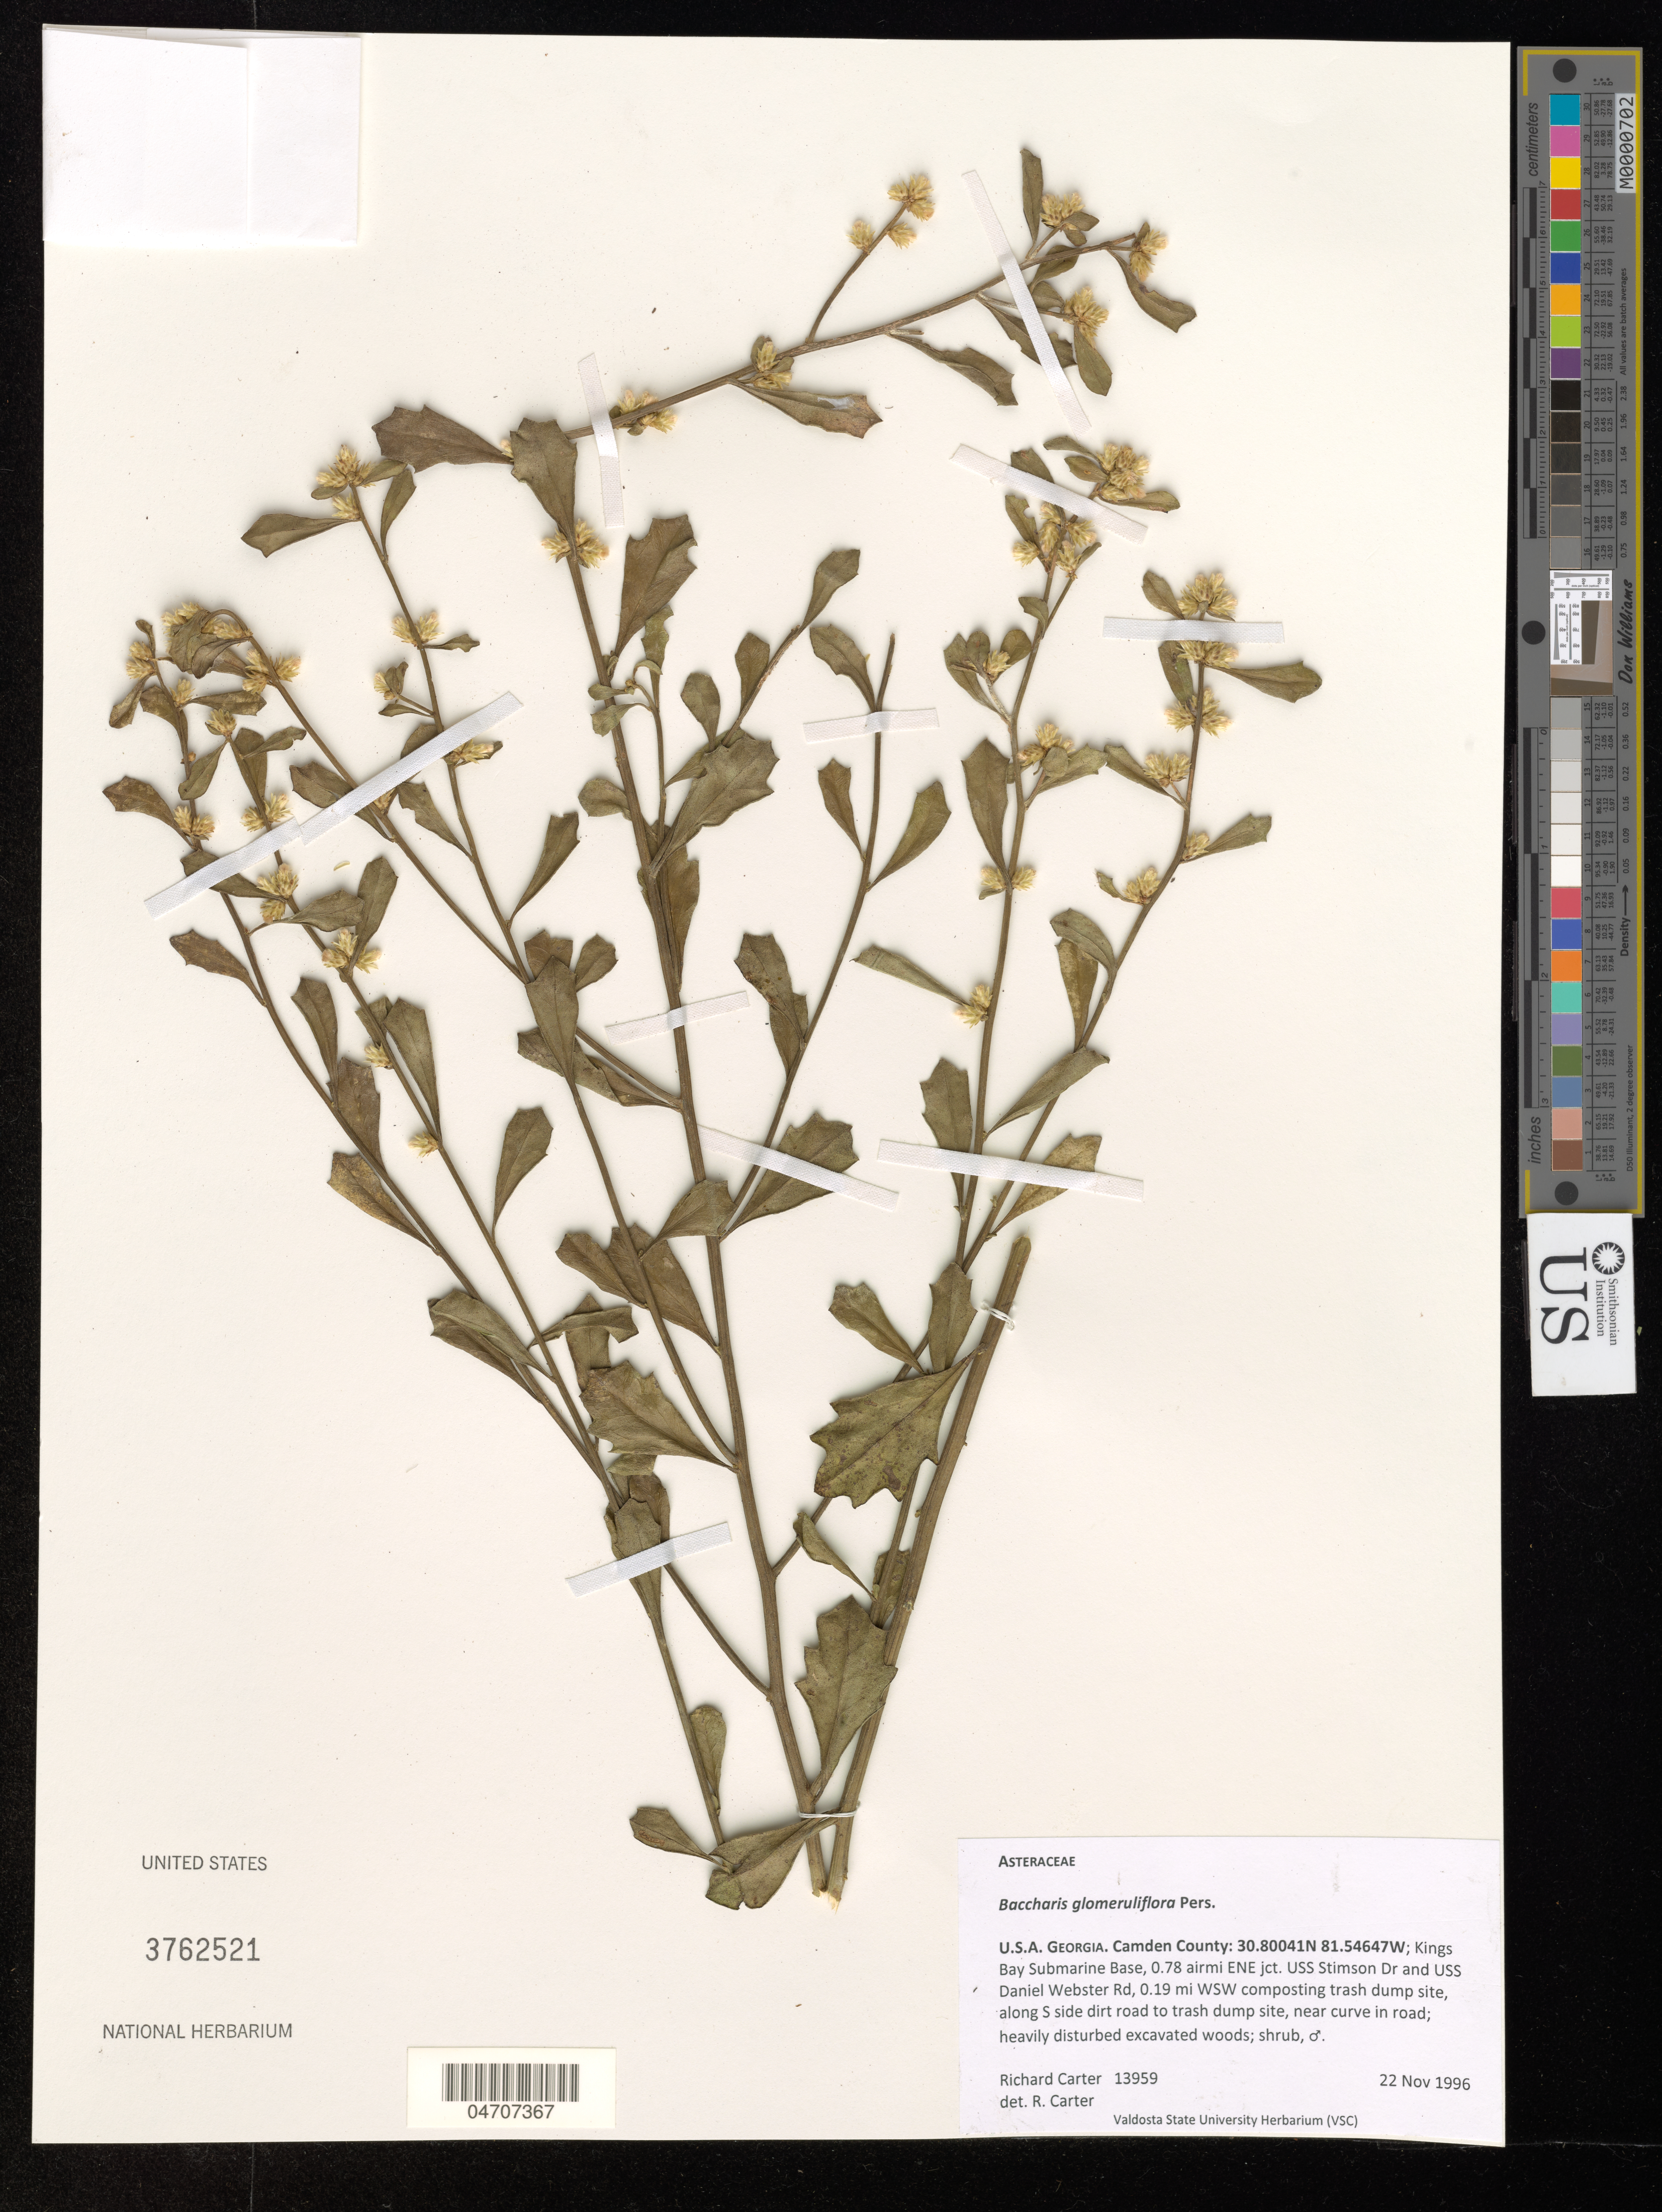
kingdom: Plantae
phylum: Tracheophyta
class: Magnoliopsida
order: Asterales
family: Asteraceae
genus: Baccharis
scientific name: Baccharis glomeruliflora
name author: Pers.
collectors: R. Carter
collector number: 13959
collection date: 1996-11-22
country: United States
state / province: Georgia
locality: Camden County: Kings Bay Submarine, 0.78 airmi ENE jct. USS Stimson Dr and USS Daniel Webster Rd, 0.19 mi WSW composting trash dump site, along S side dirt road to trash dump site, near curve in road.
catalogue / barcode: US 3762521